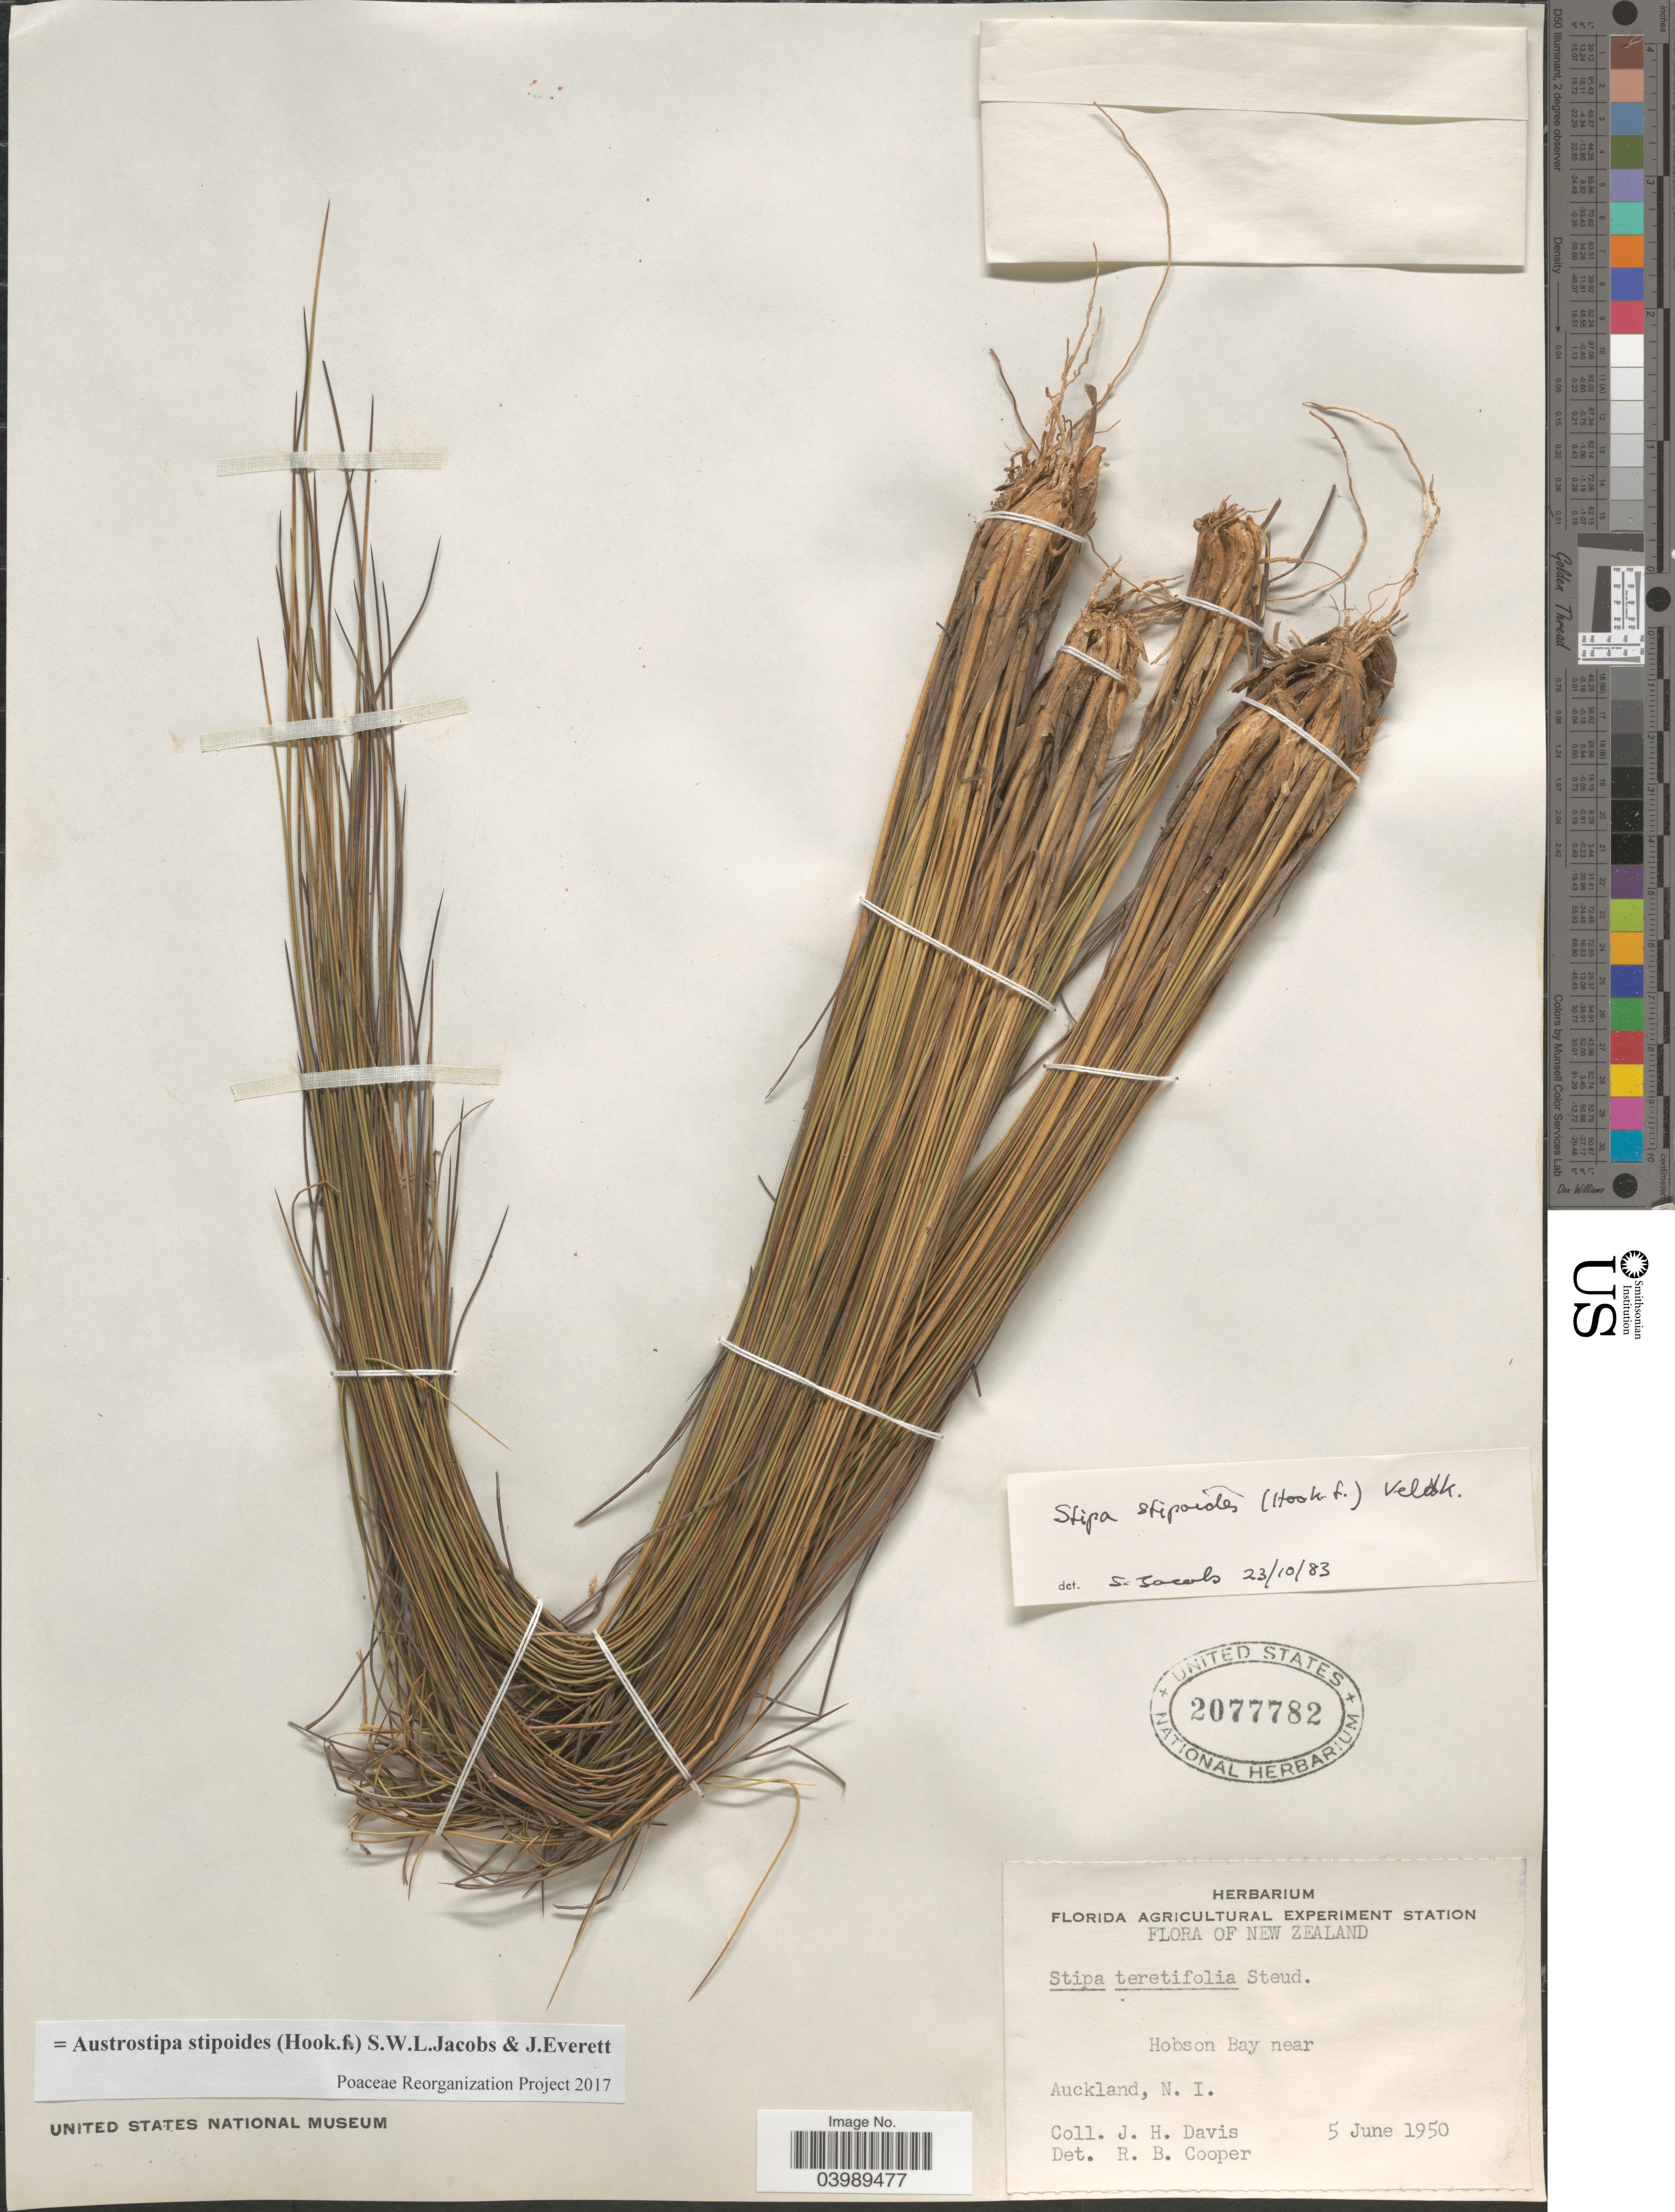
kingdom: Plantae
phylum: Tracheophyta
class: Liliopsida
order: Poales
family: Poaceae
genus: Austrostipa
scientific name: Austrostipa stipoides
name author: (Hook. f.) S.W.L. Jacobs & J. Everett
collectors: J. Davis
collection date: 1950-06-05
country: New Zealand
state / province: Auckland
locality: Hobson Bay near Auckland, N.I.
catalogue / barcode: US 2077782